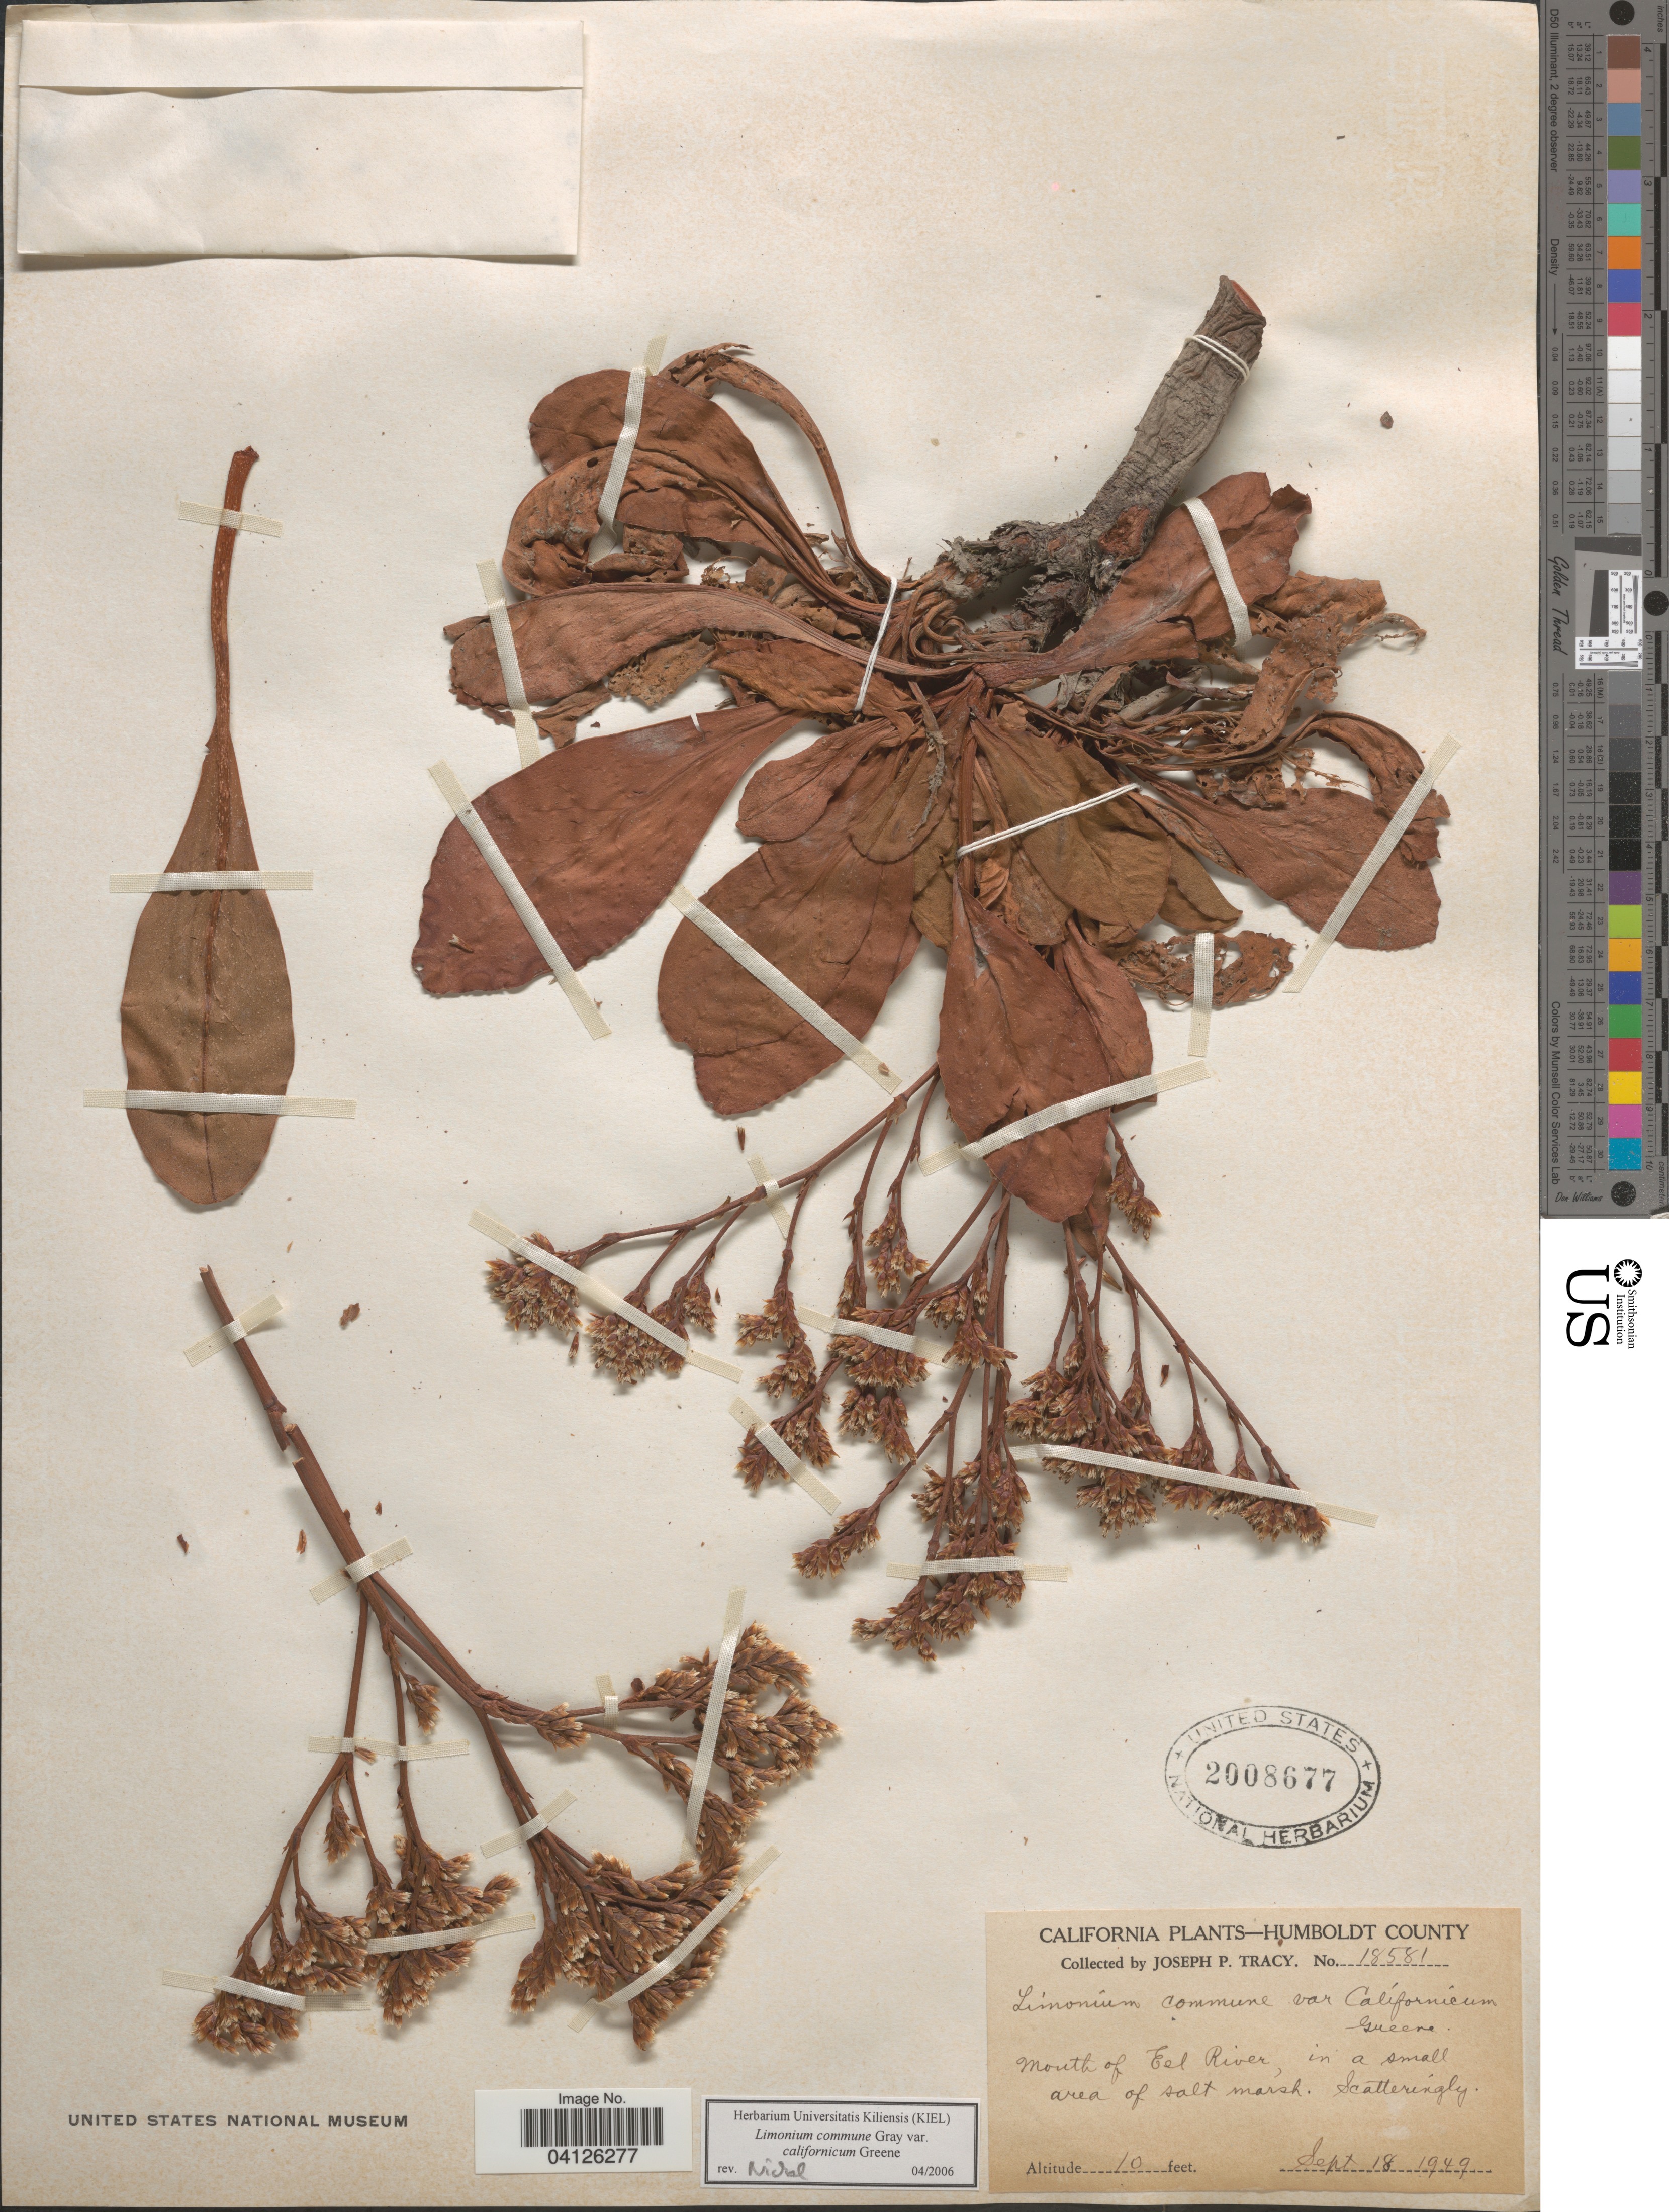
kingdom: Plantae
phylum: Tracheophyta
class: Magnoliopsida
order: Caryophyllales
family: Plumbaginaceae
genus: Limonium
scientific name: Limonium commune var. californicum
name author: (Boiss.) Greene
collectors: J. Tracy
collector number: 18581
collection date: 1949-09-18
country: United States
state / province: California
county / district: Humboldt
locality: Humboldt County. Mouth of Eel River.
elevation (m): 3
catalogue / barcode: US 2008677